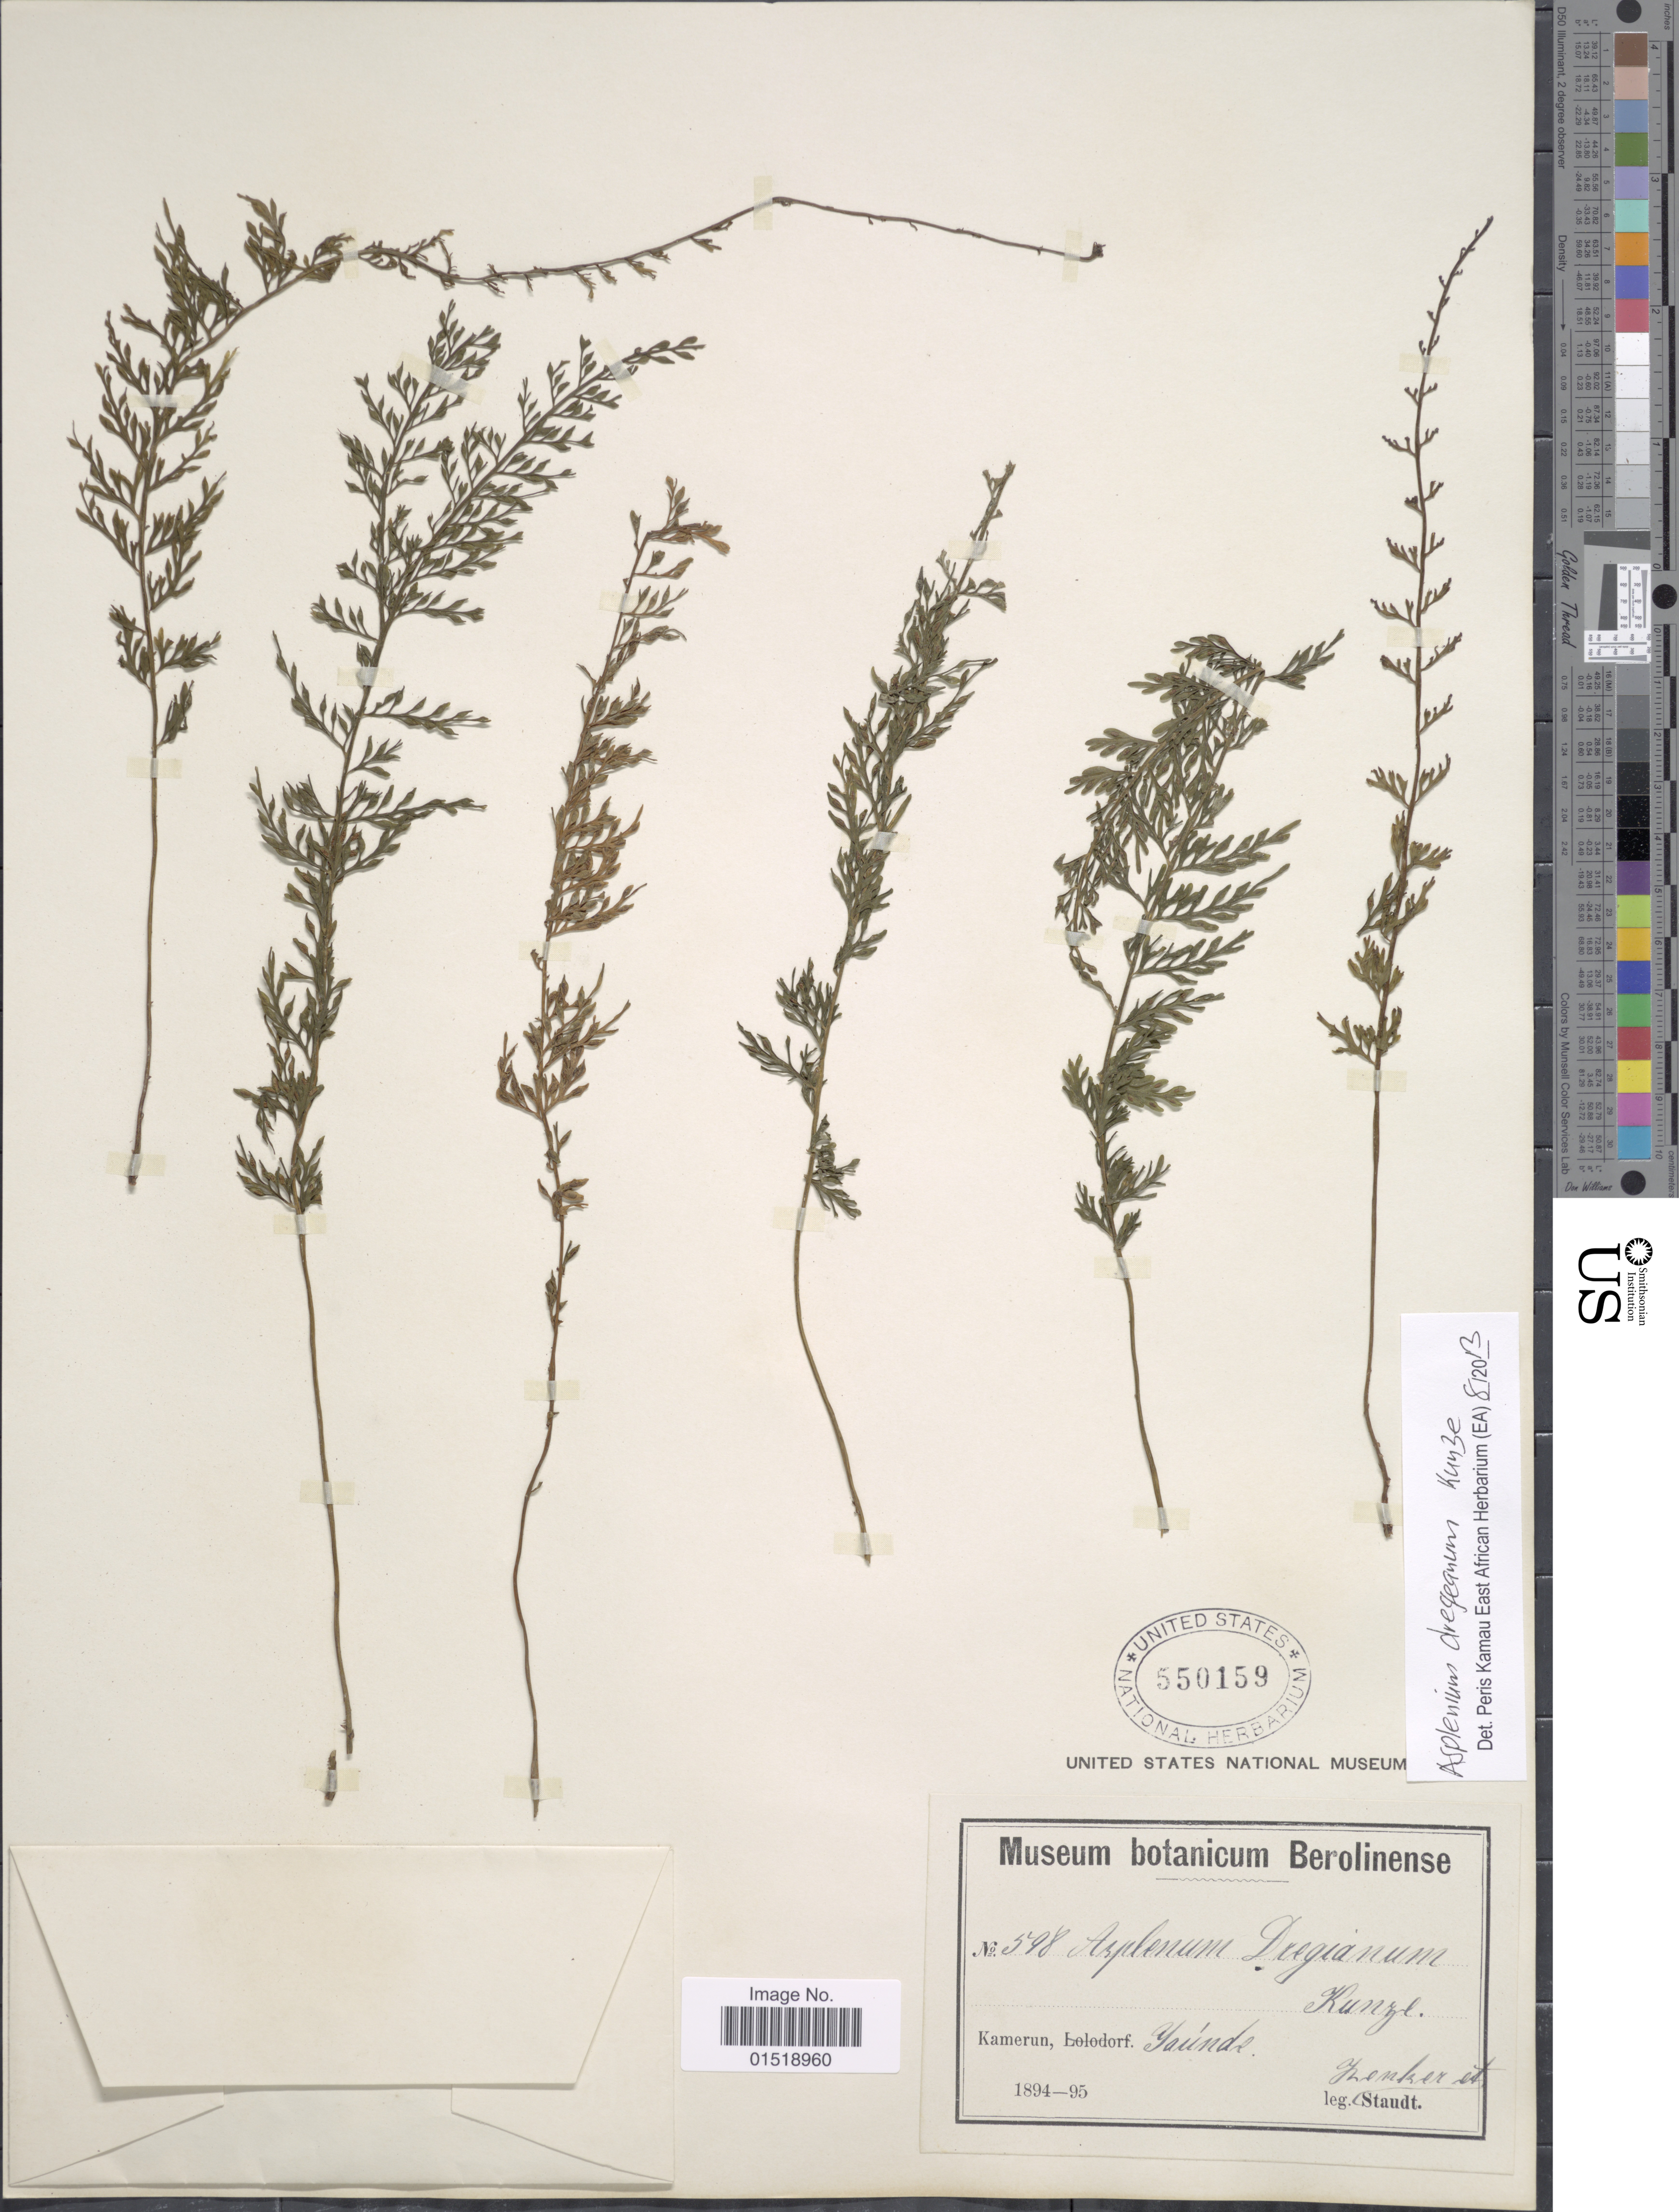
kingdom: Plantae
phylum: Tracheophyta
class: Polypodiopsida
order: Polypodiales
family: Aspleniaceae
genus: Asplenium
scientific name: Asplenium dregeanum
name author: Kunze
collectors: Zenker, -- & -. Staudt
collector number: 598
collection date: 1894/1895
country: Cameroon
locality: Kamerun, Yaúnde.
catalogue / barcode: US 550159